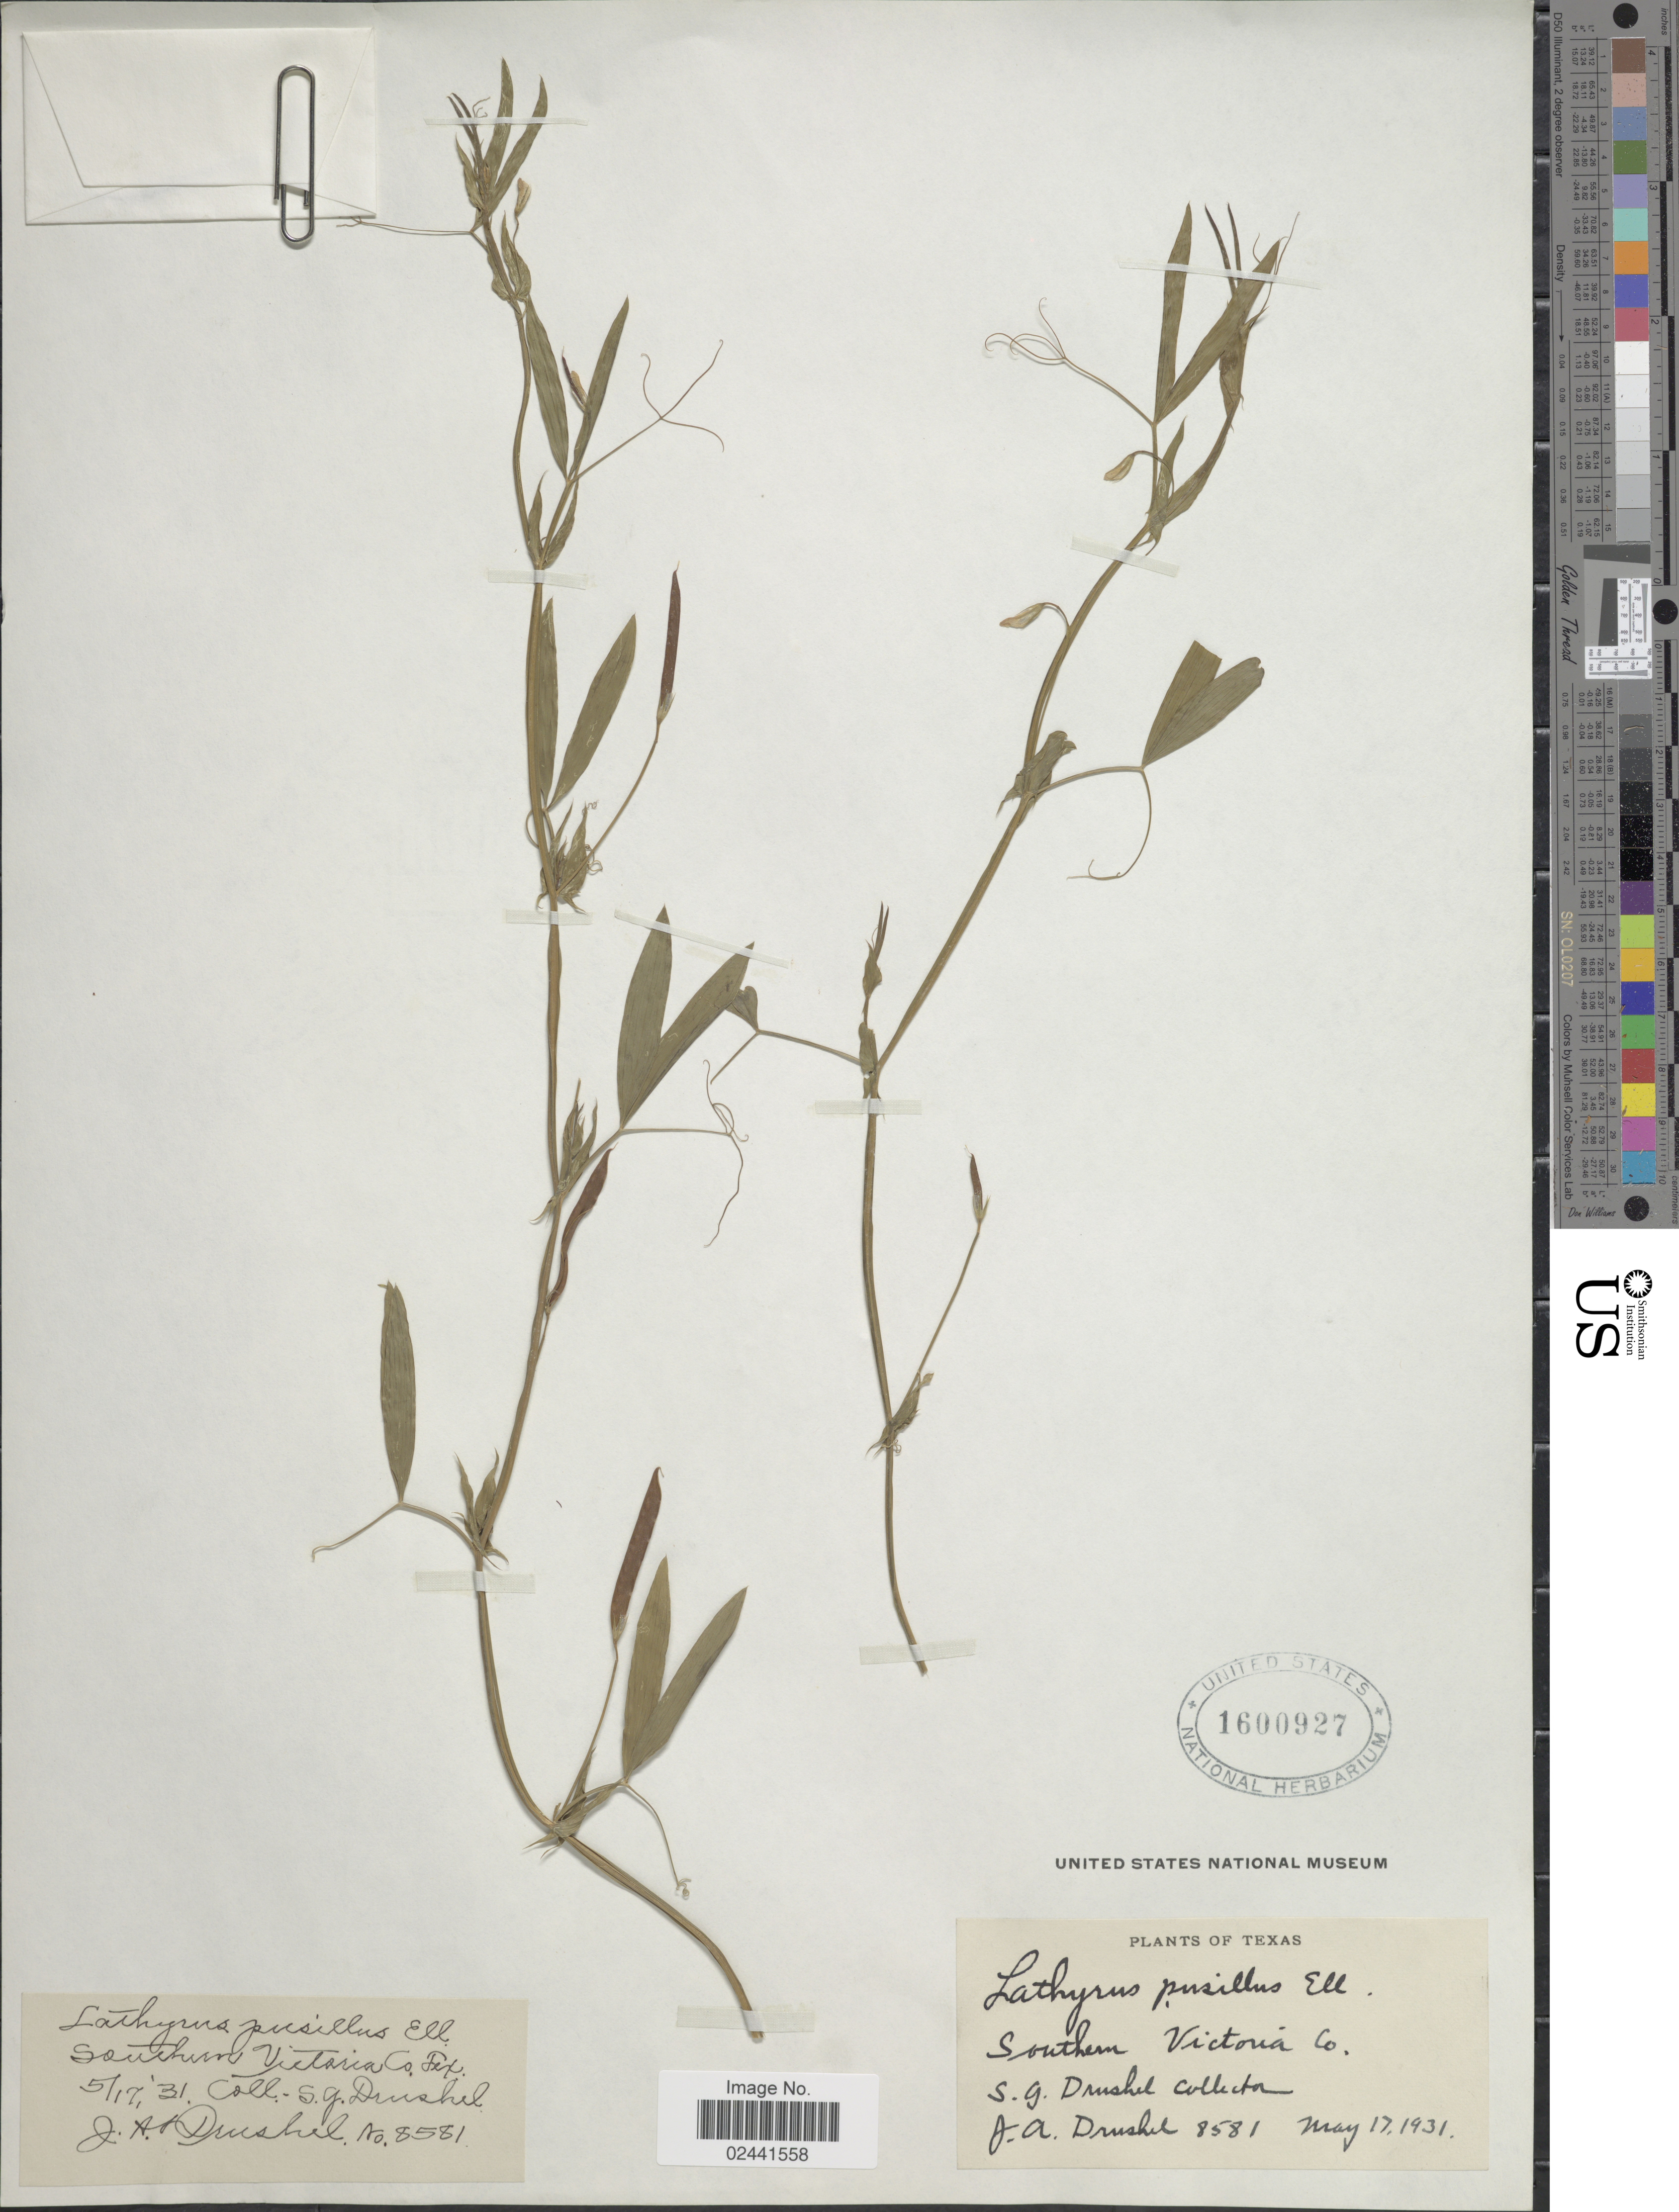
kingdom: Plantae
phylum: Tracheophyta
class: Magnoliopsida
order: Fabales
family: Fabaceae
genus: Lathyrus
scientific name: Lathyrus pusillus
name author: Elliott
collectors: S. Drushel & J. A. Drushel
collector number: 8581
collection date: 1931-05-17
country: United States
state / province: Texas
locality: Southern Victoria Co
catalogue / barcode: US 1600927